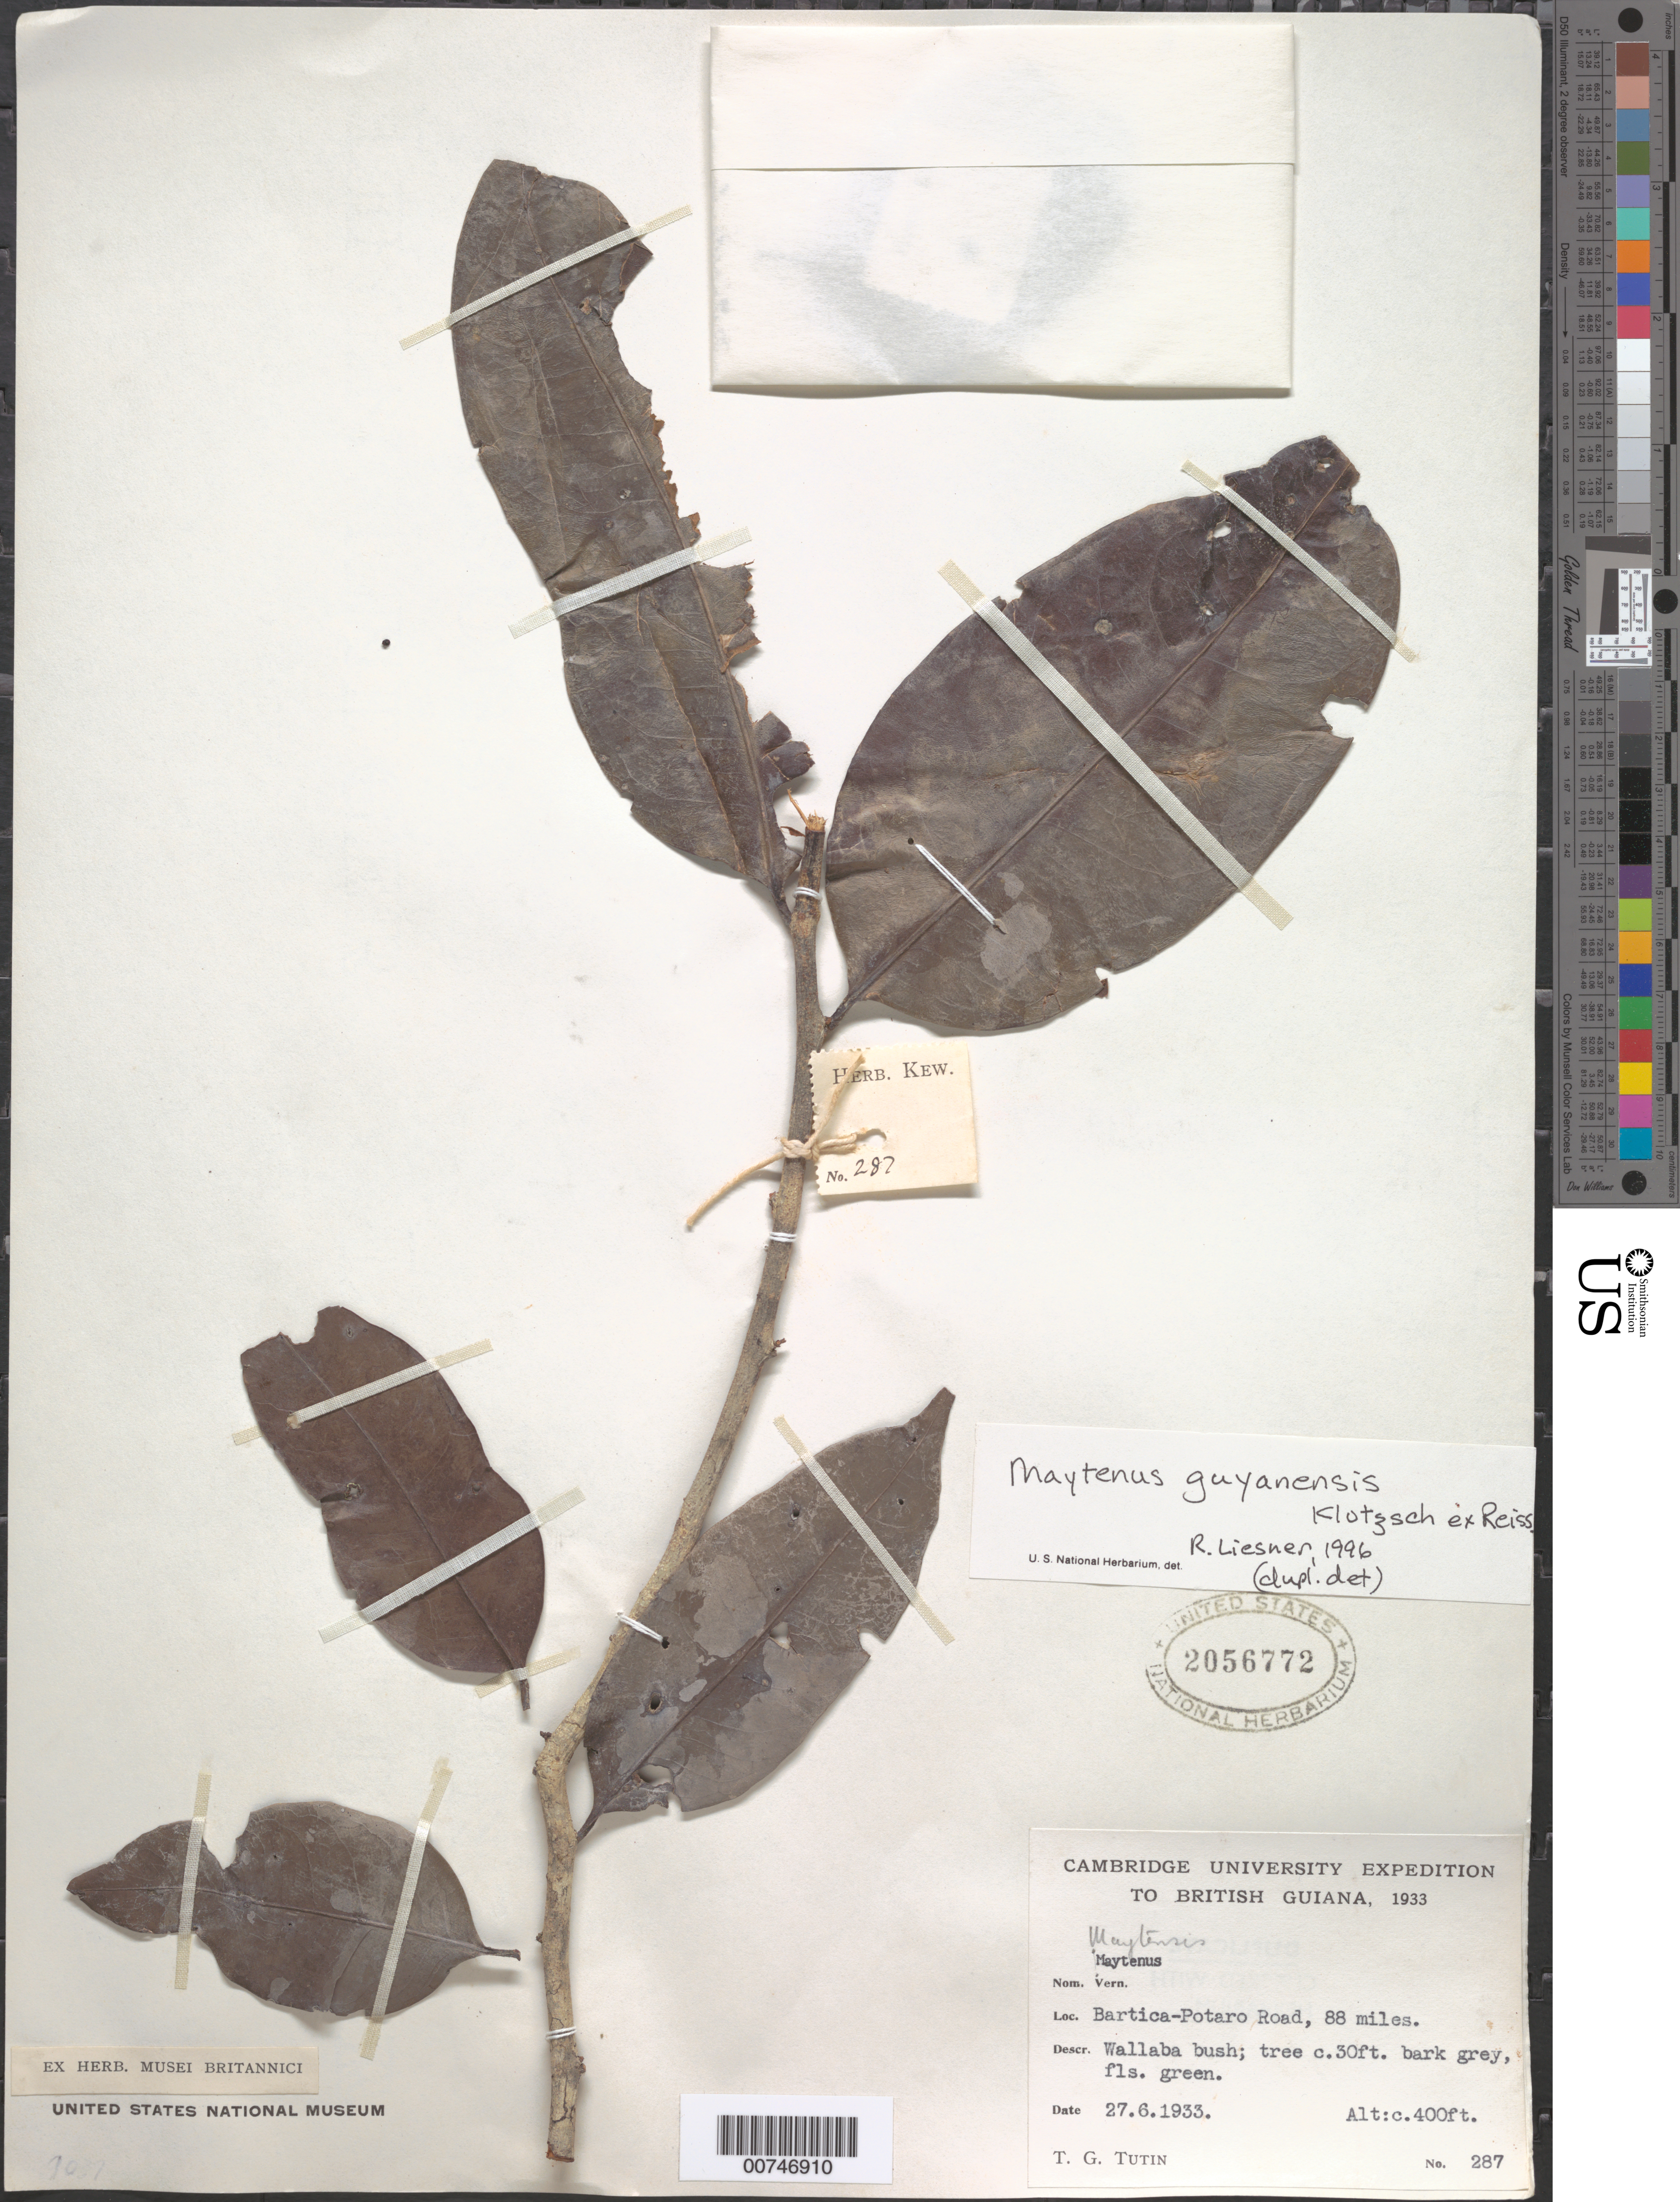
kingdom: Plantae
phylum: Tracheophyta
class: Magnoliopsida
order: Celastrales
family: Celastraceae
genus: Maytenus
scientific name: Maytenus guyanensis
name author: Klotzsch ex Reissek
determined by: Liesner, R. L.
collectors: T. G. Tutin & A. Persaud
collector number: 287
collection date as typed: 27-Jun-33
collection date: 1933-06-27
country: Guyana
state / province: Potaro-Siparuni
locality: Bartica-Potaro road, mile 83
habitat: Wallaba bush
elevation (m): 122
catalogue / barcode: US 2056772